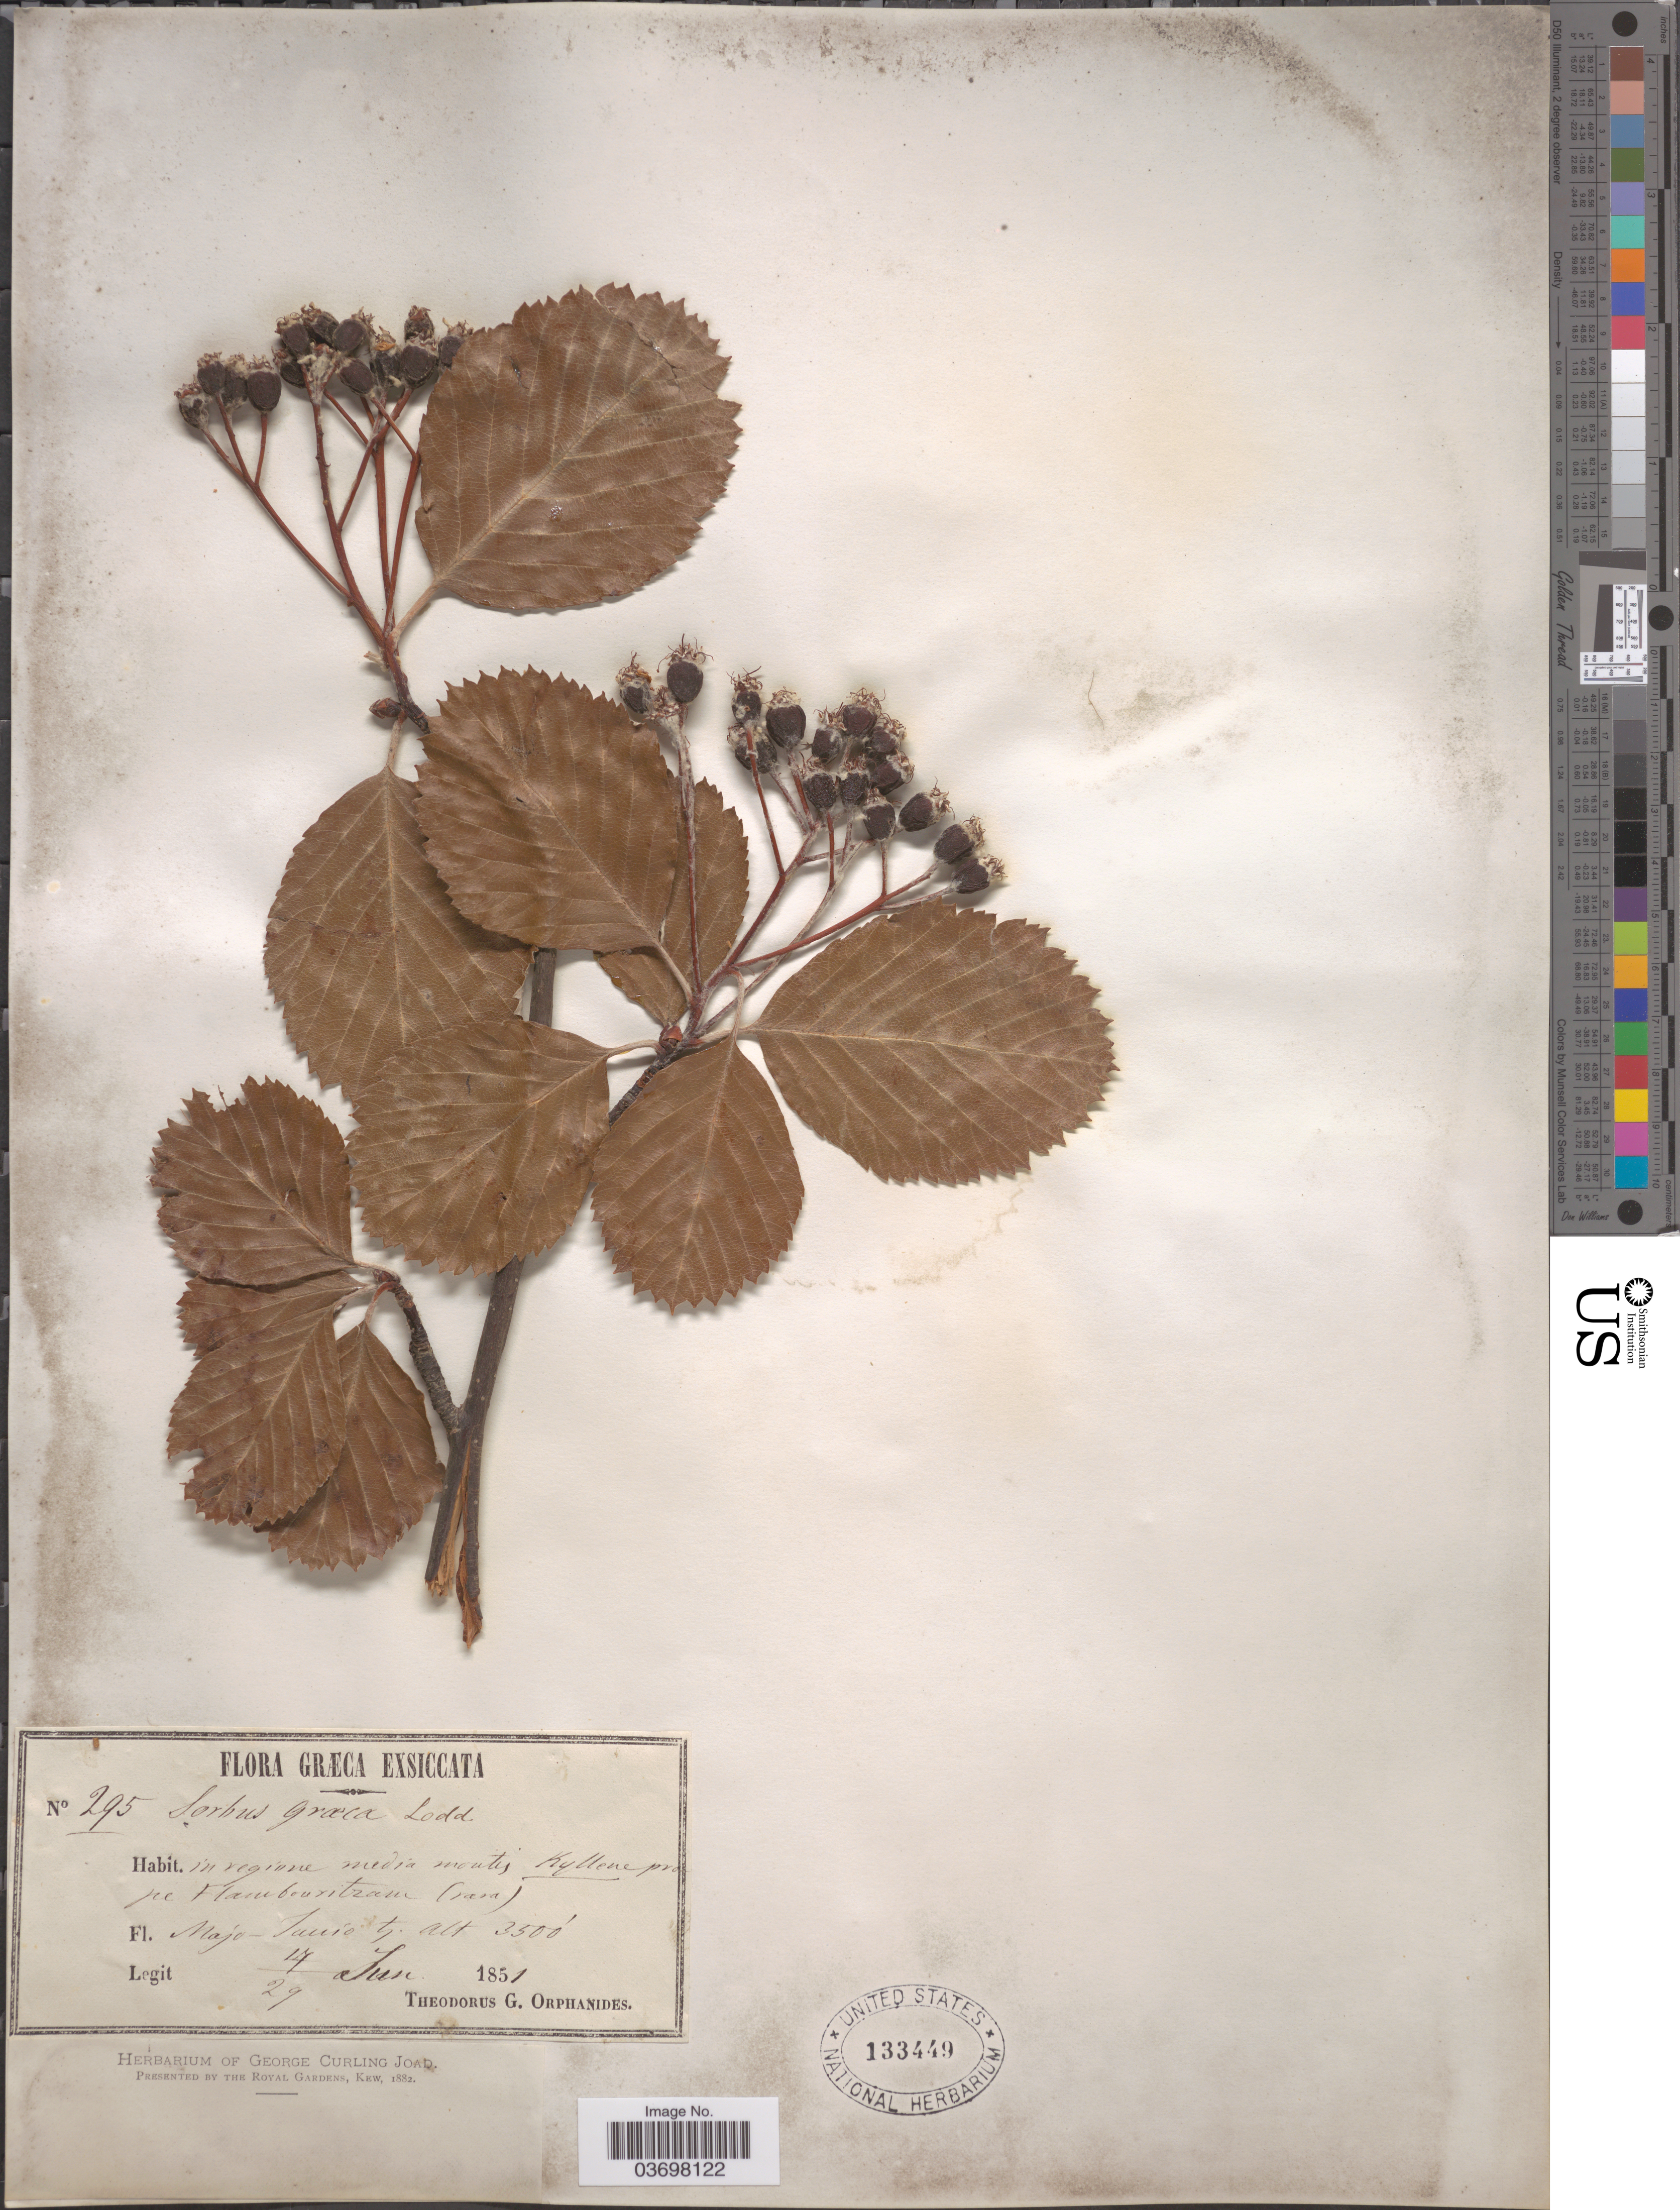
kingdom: Plantae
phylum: Tracheophyta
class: Magnoliopsida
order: Rosales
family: Rosaceae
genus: Sorbus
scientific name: Sorbus umbellata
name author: (Desf.) Fritsch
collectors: T. G. Orphanides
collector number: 295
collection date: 1851-06-17/1851-06-29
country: Greece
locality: Græca. In regione media montis, Kyllene prope Flambouritzam (rara).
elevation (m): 1067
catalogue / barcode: US 133449